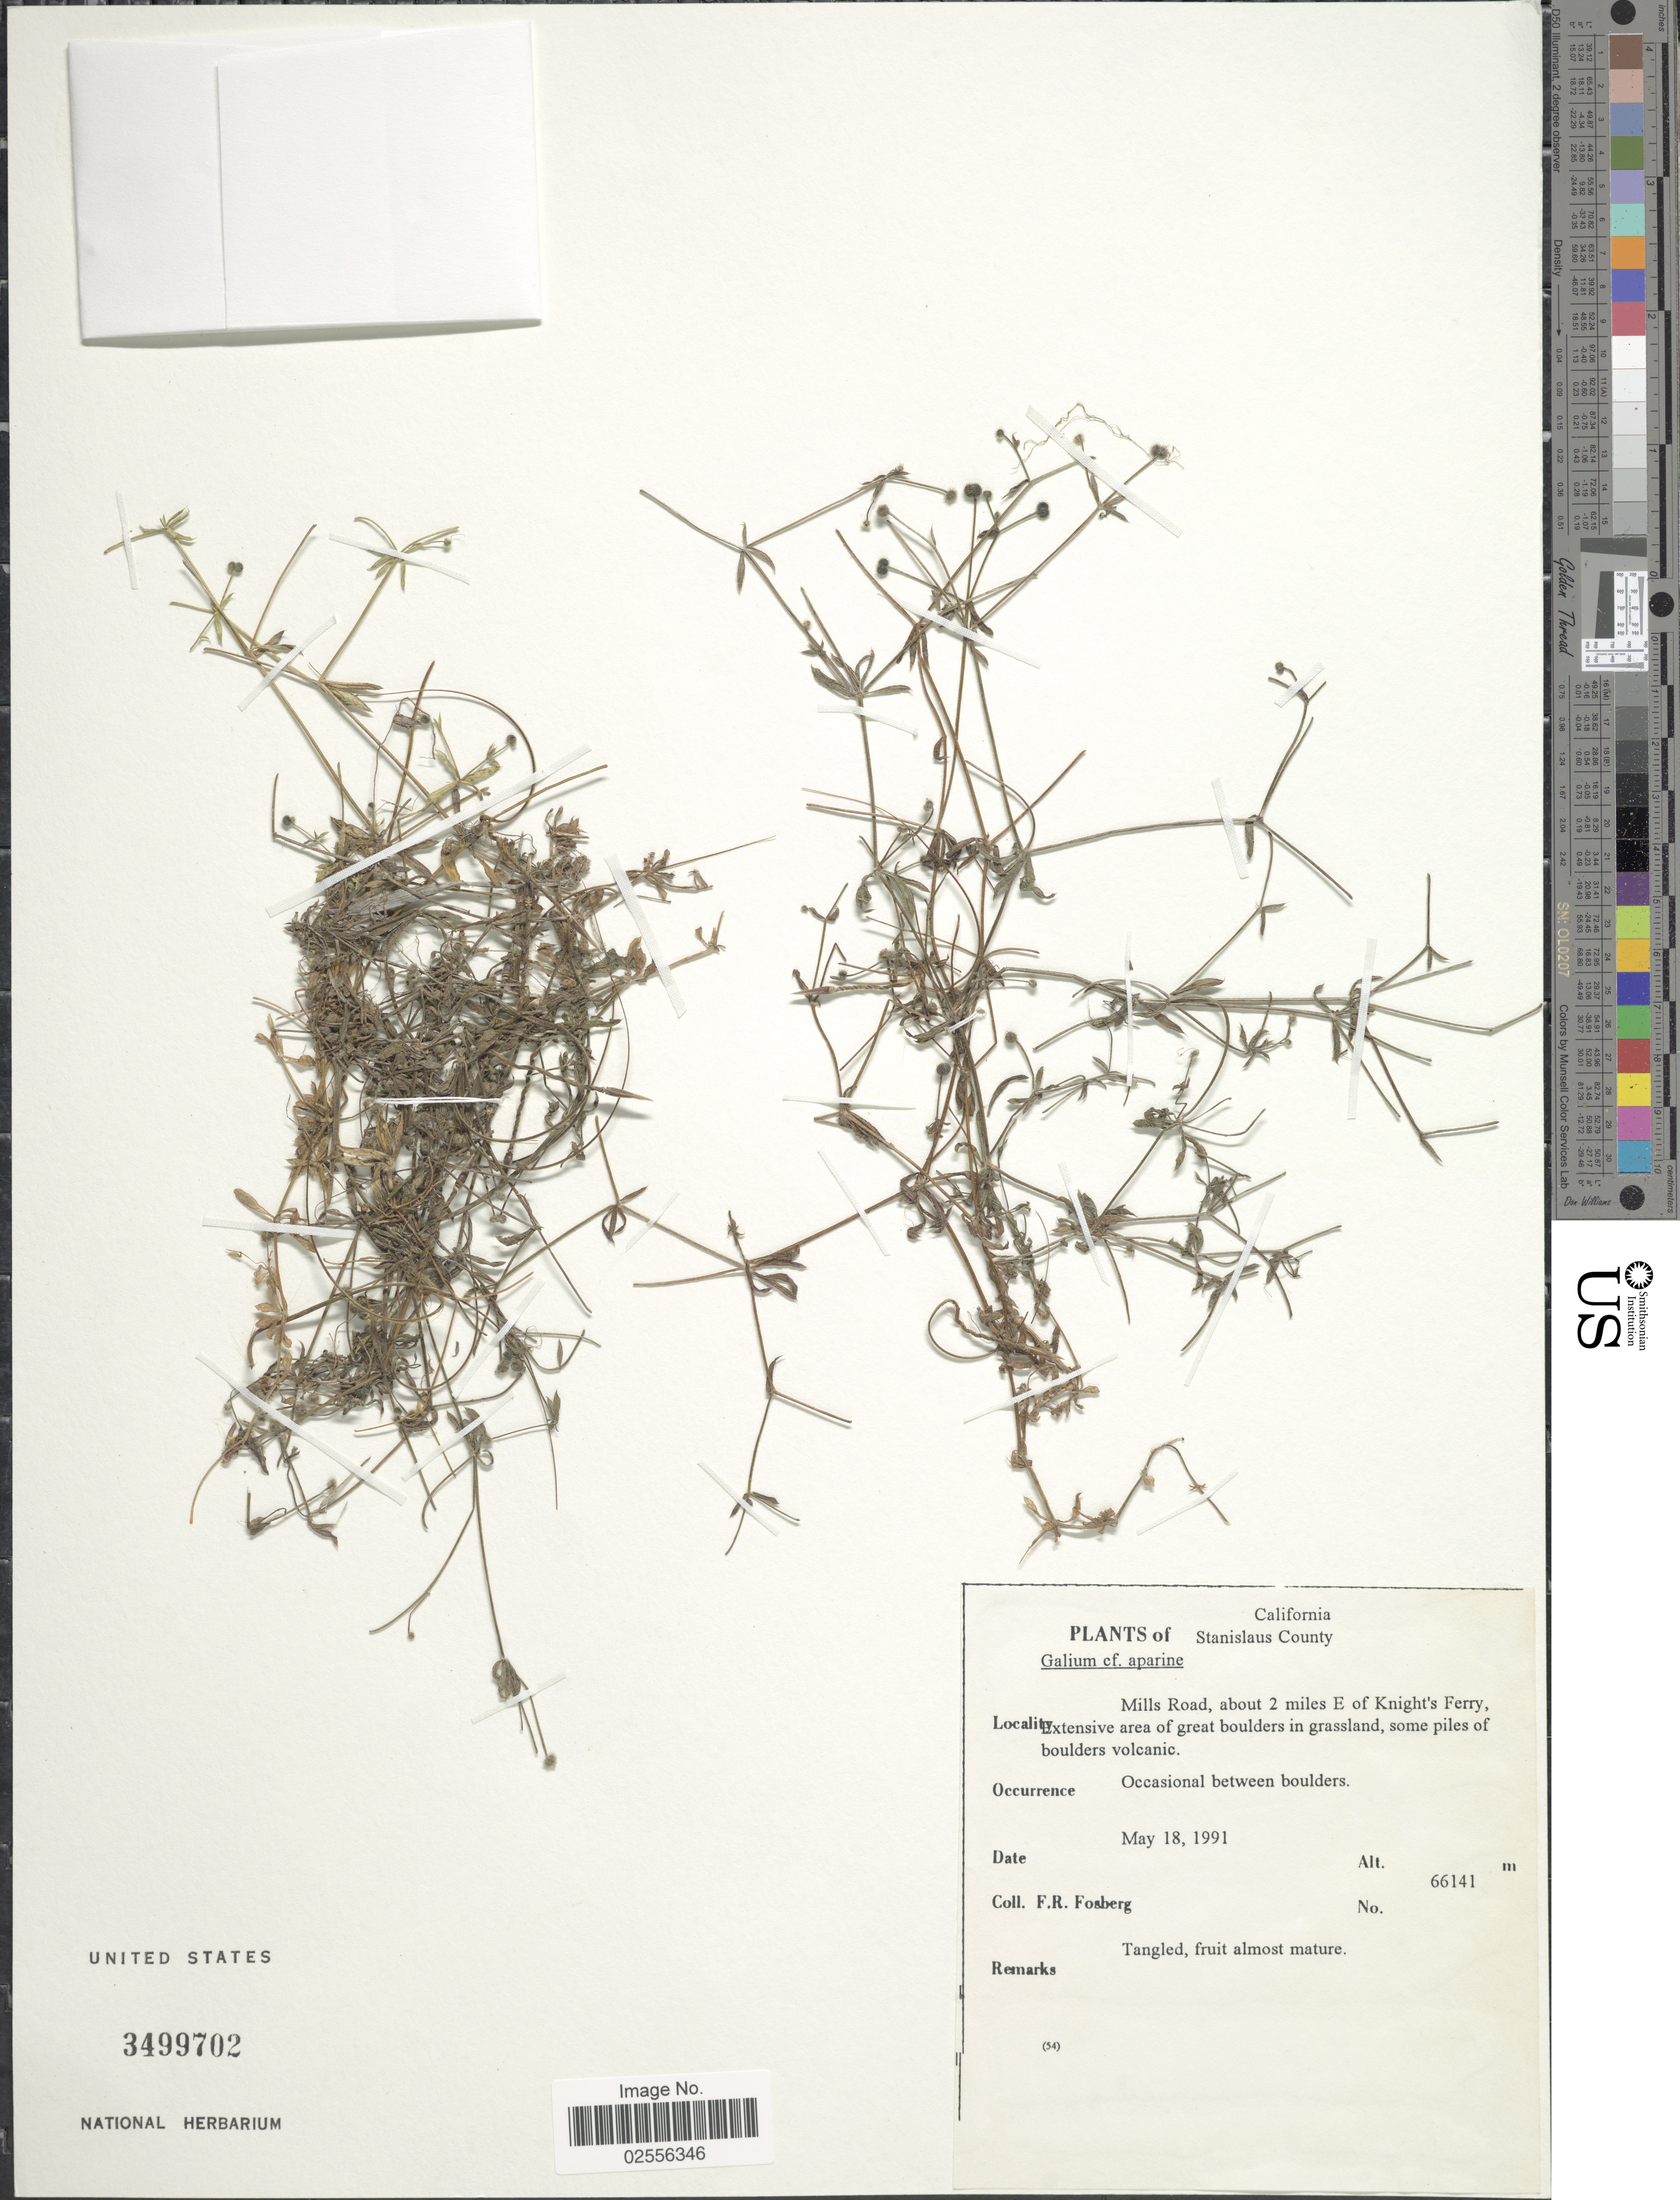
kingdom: Plantae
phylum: Tracheophyta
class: Magnoliopsida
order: Gentianales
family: Rubiaceae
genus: Galium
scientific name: Galium aparine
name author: L.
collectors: F. R. Fosberg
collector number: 66141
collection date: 1991-05-18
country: United States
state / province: California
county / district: Stanislaus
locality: Stanislaus County. Mills Road, about 2 miles E of Knight's Ferry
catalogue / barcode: US 3499702